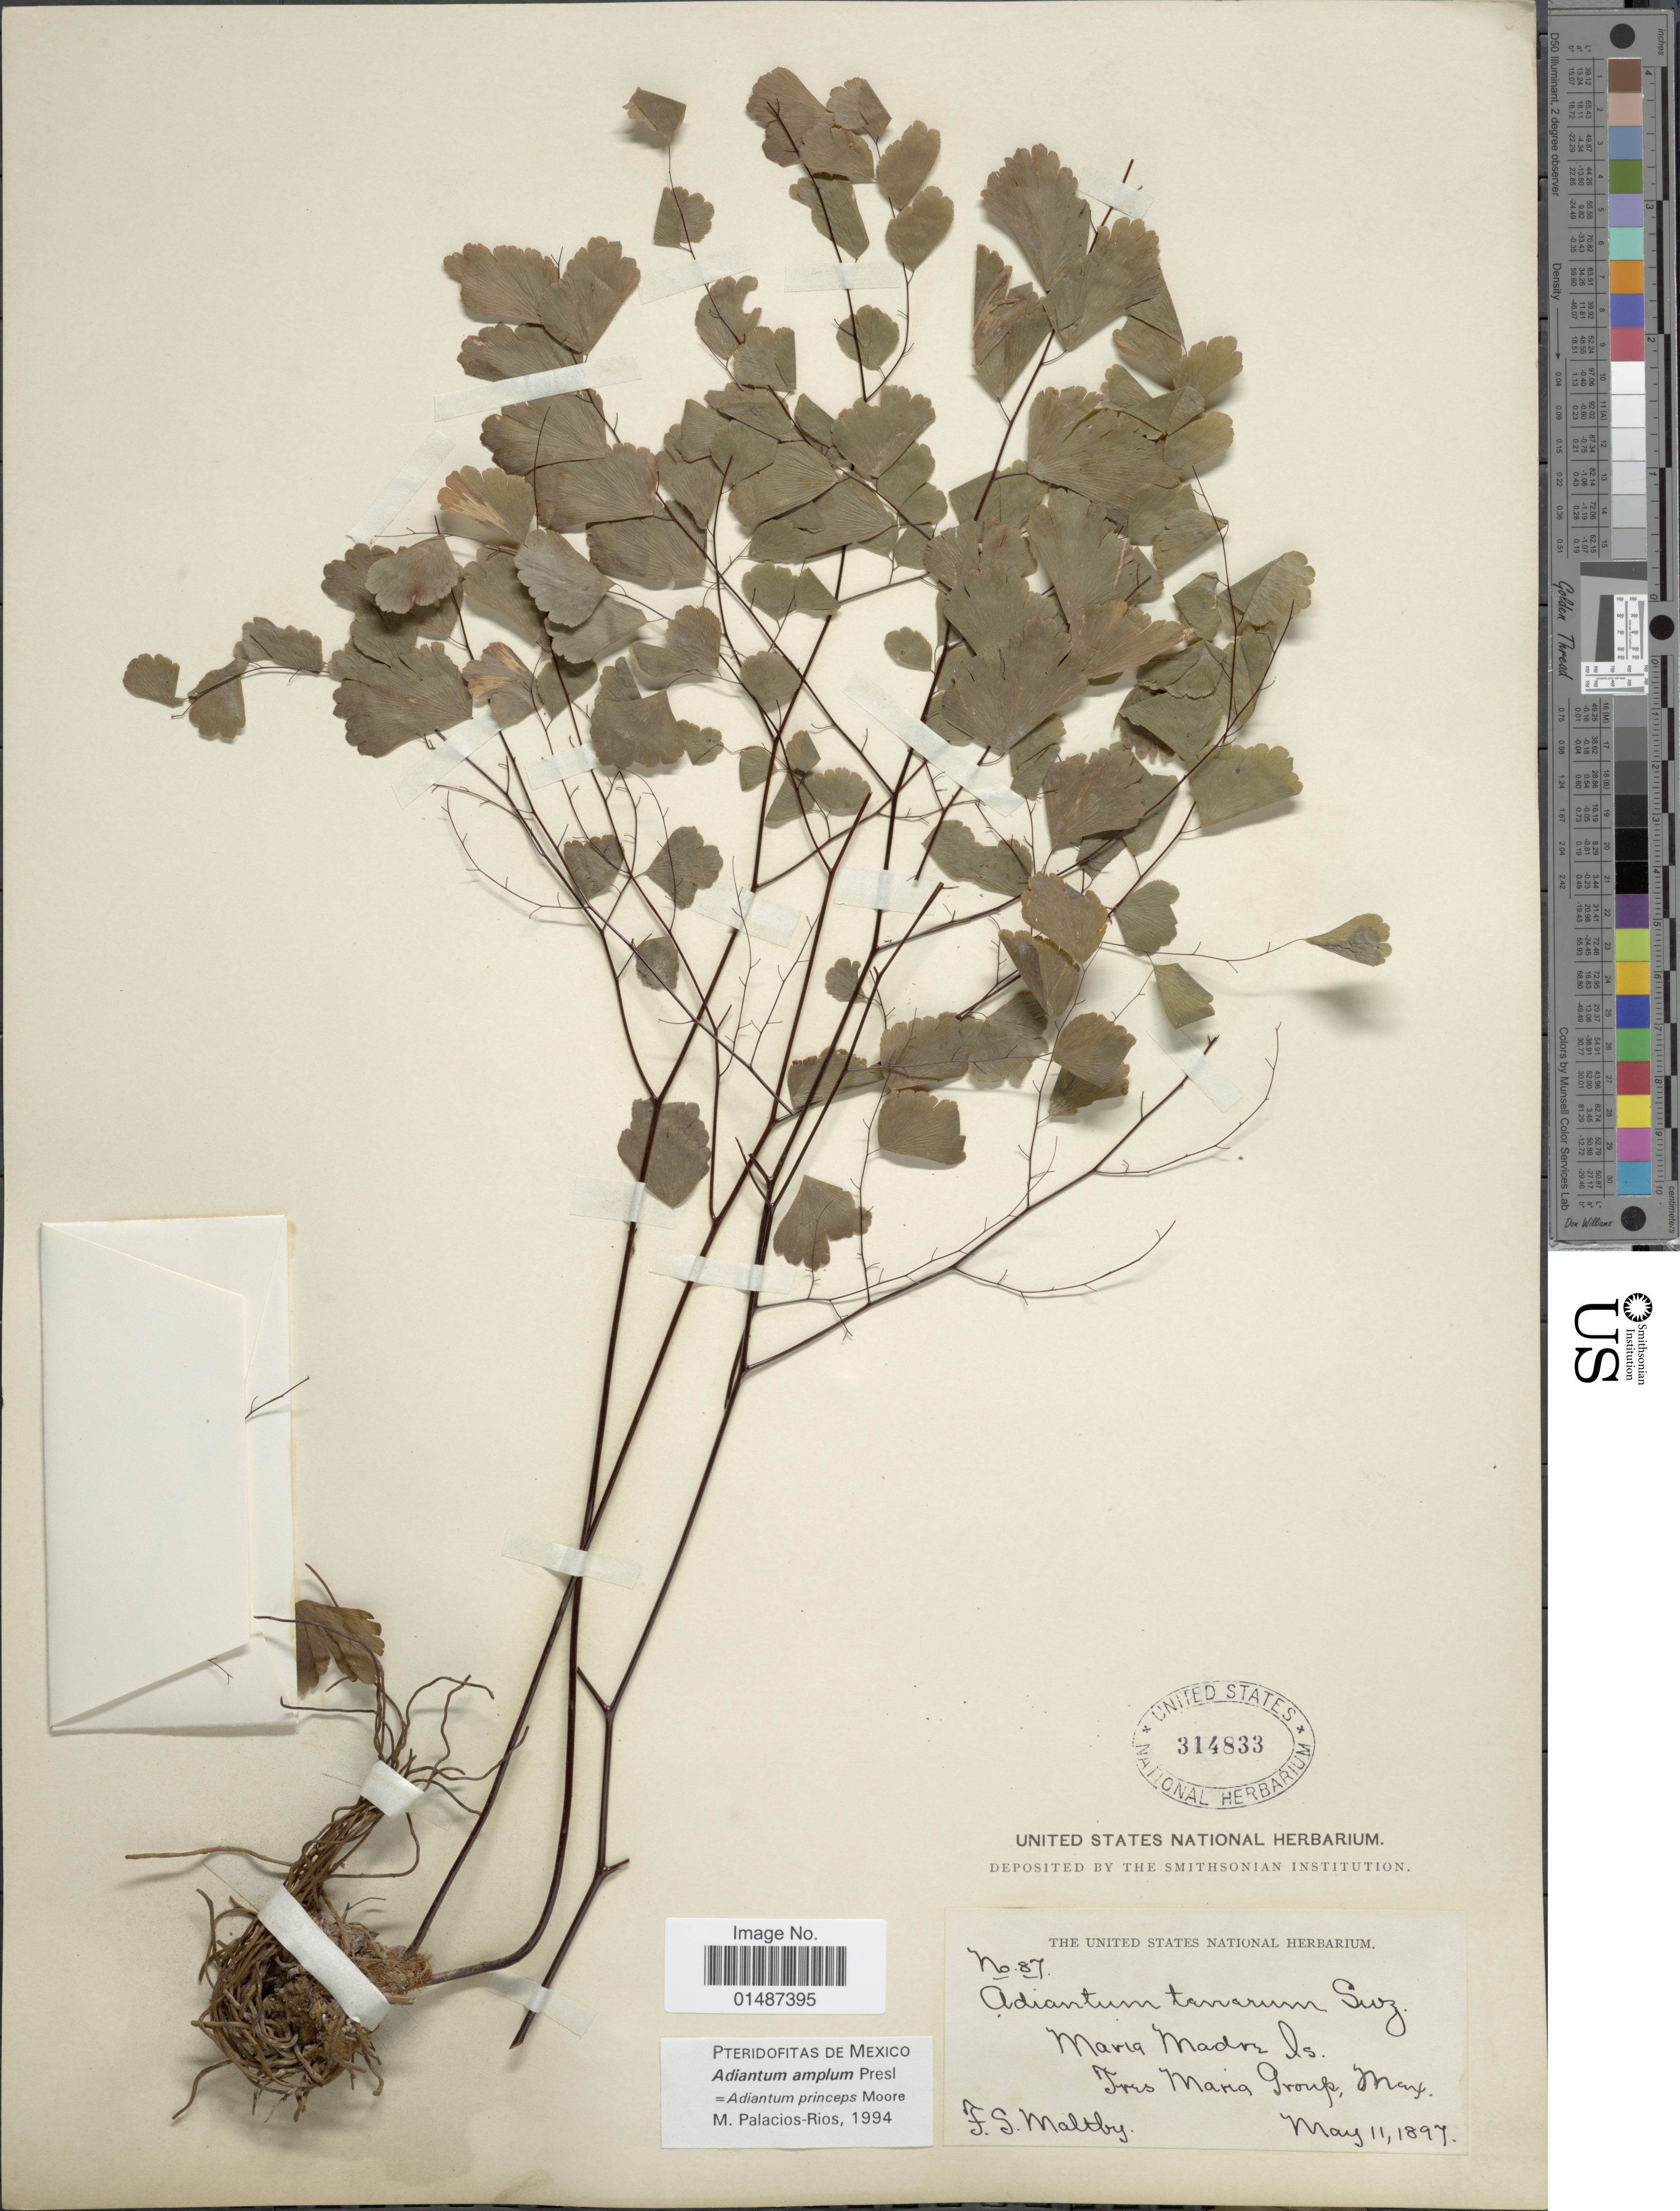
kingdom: Plantae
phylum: Tracheophyta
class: Polypodiopsida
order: Polypodiales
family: Pteridaceae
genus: Adiantum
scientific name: Adiantum amplum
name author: C. Presl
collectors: F. S. Maltby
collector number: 87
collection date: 1897-05-11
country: Mexico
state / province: Nayarit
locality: Maria Madre Is. Tres Maria Group.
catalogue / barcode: US 314833